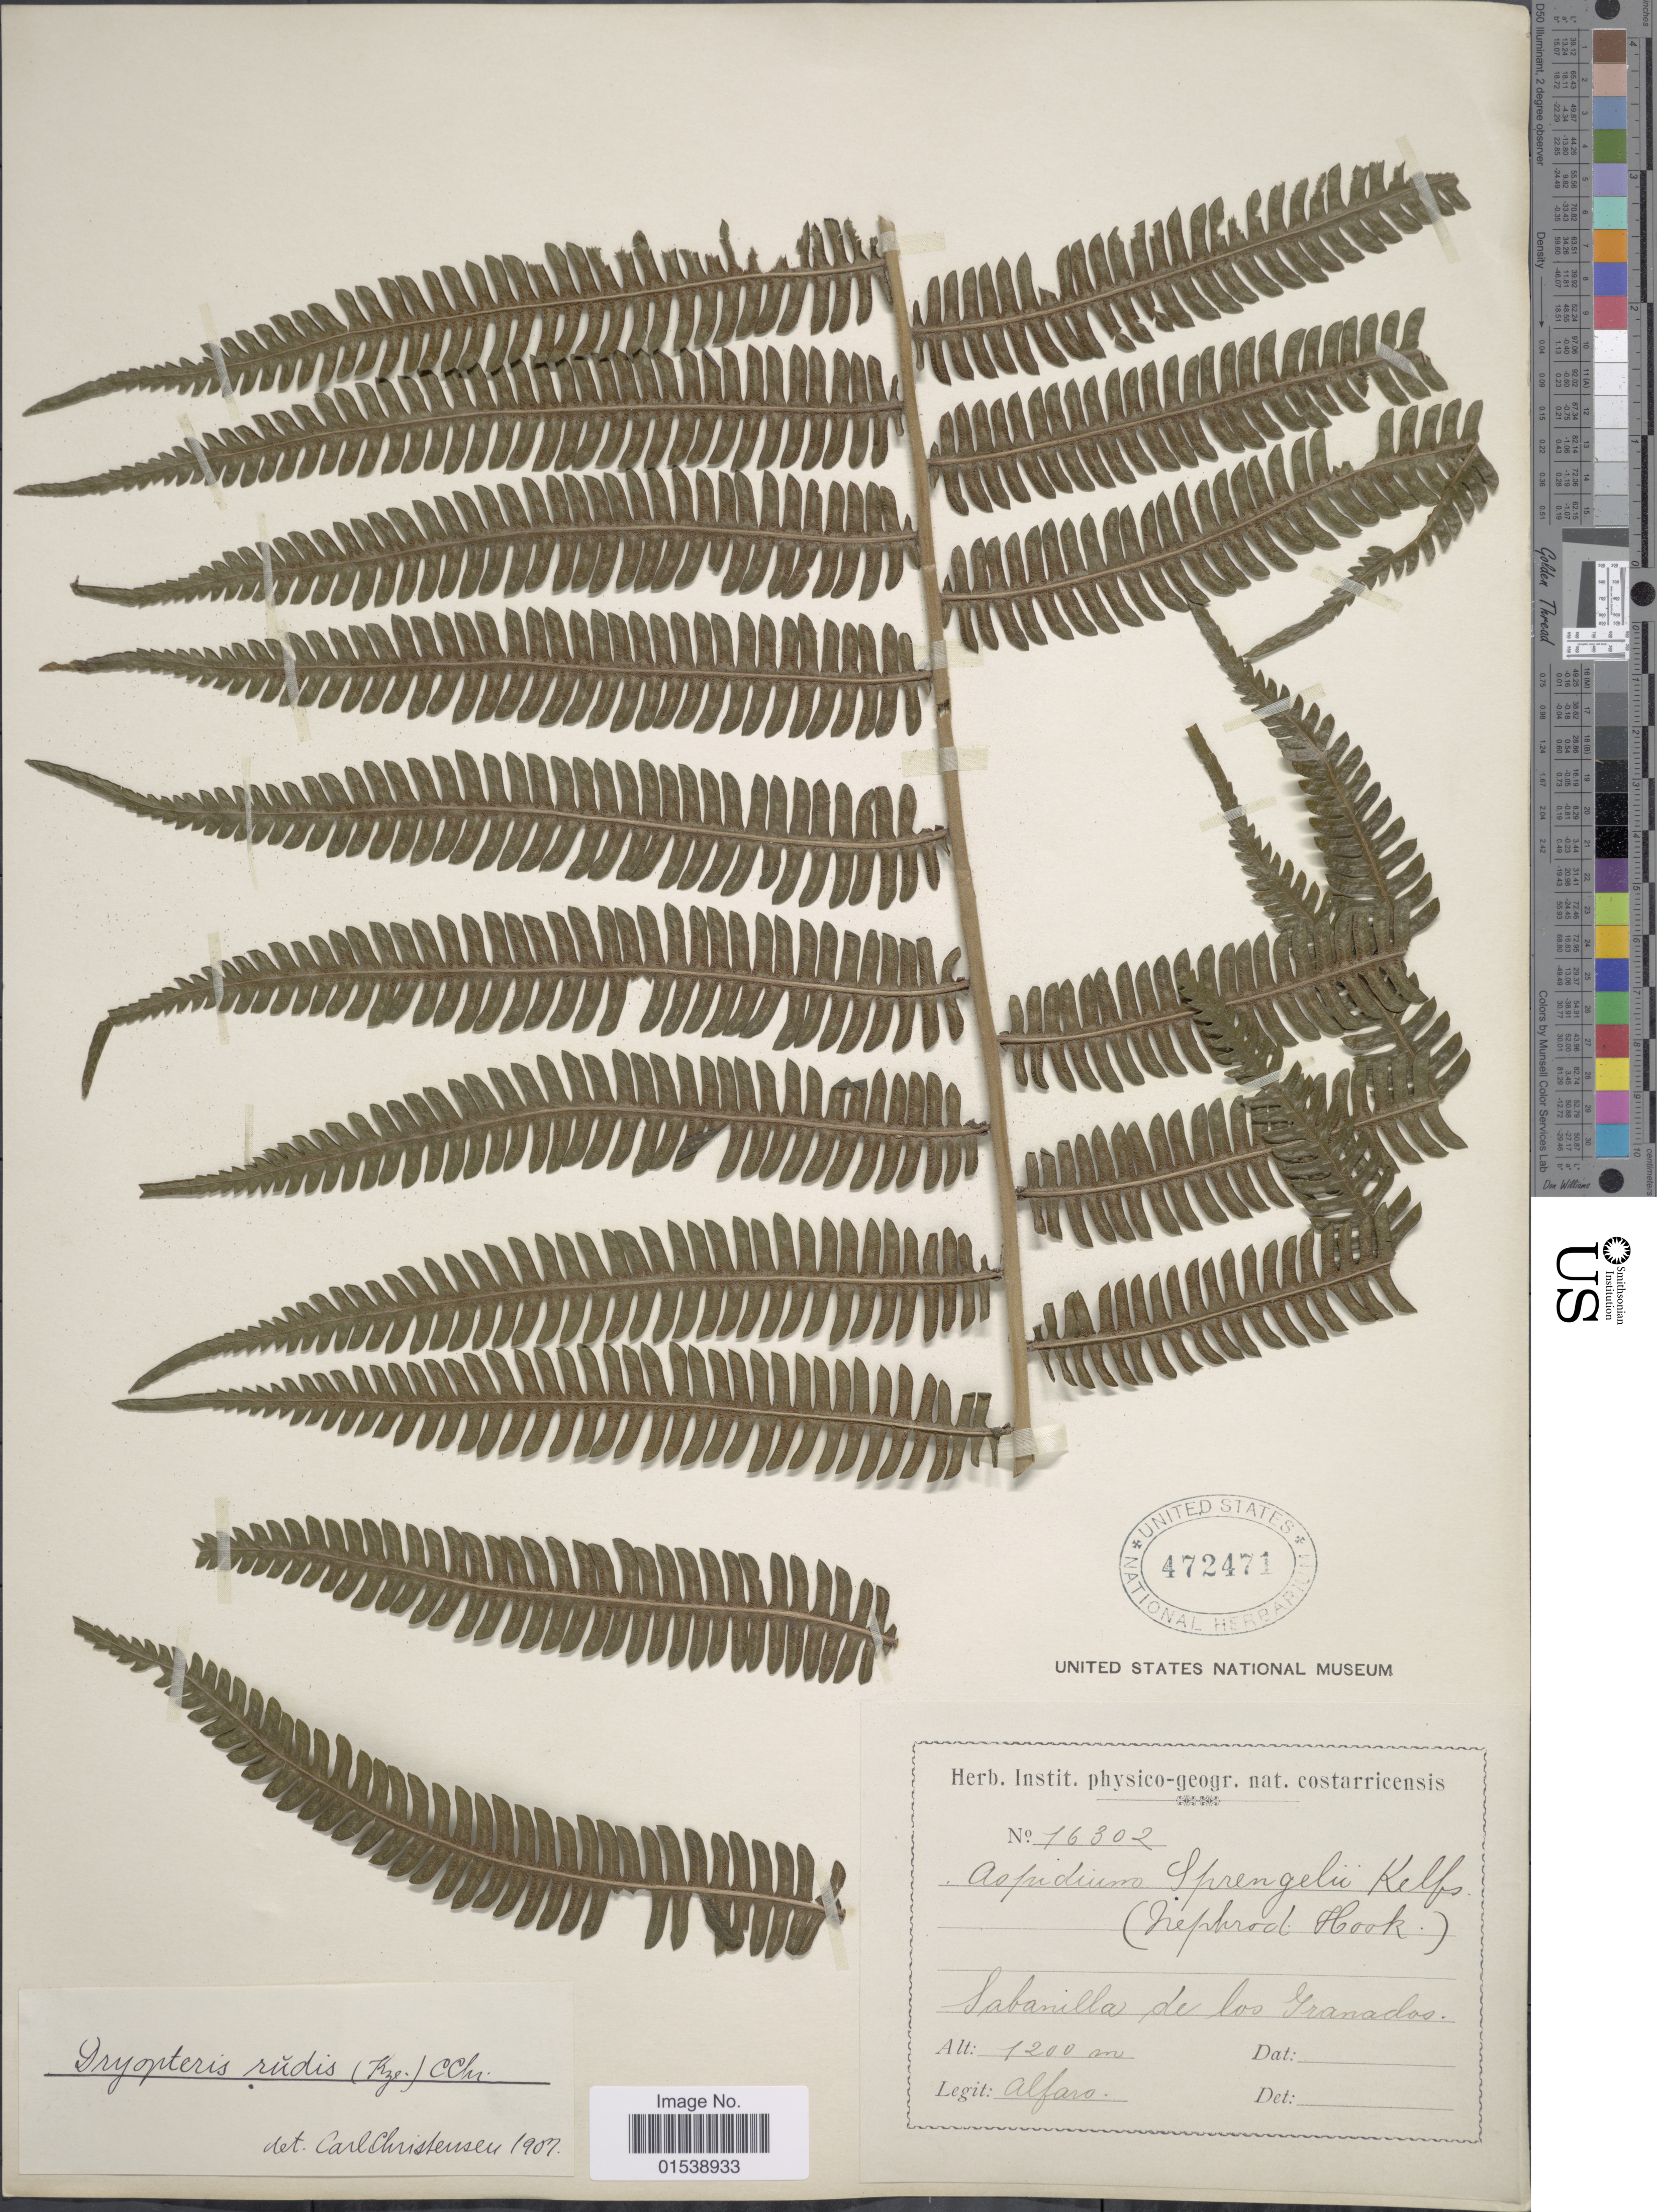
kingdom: Plantae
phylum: Tracheophyta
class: Polypodiopsida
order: Polypodiales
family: Thelypteridaceae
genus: Amauropelta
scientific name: Amauropelta rudis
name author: (Kunze) Pic. Serm.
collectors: Alfaro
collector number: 16302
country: Costa Rica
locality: Sabanilla de los Granados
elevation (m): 1200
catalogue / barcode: US 472471